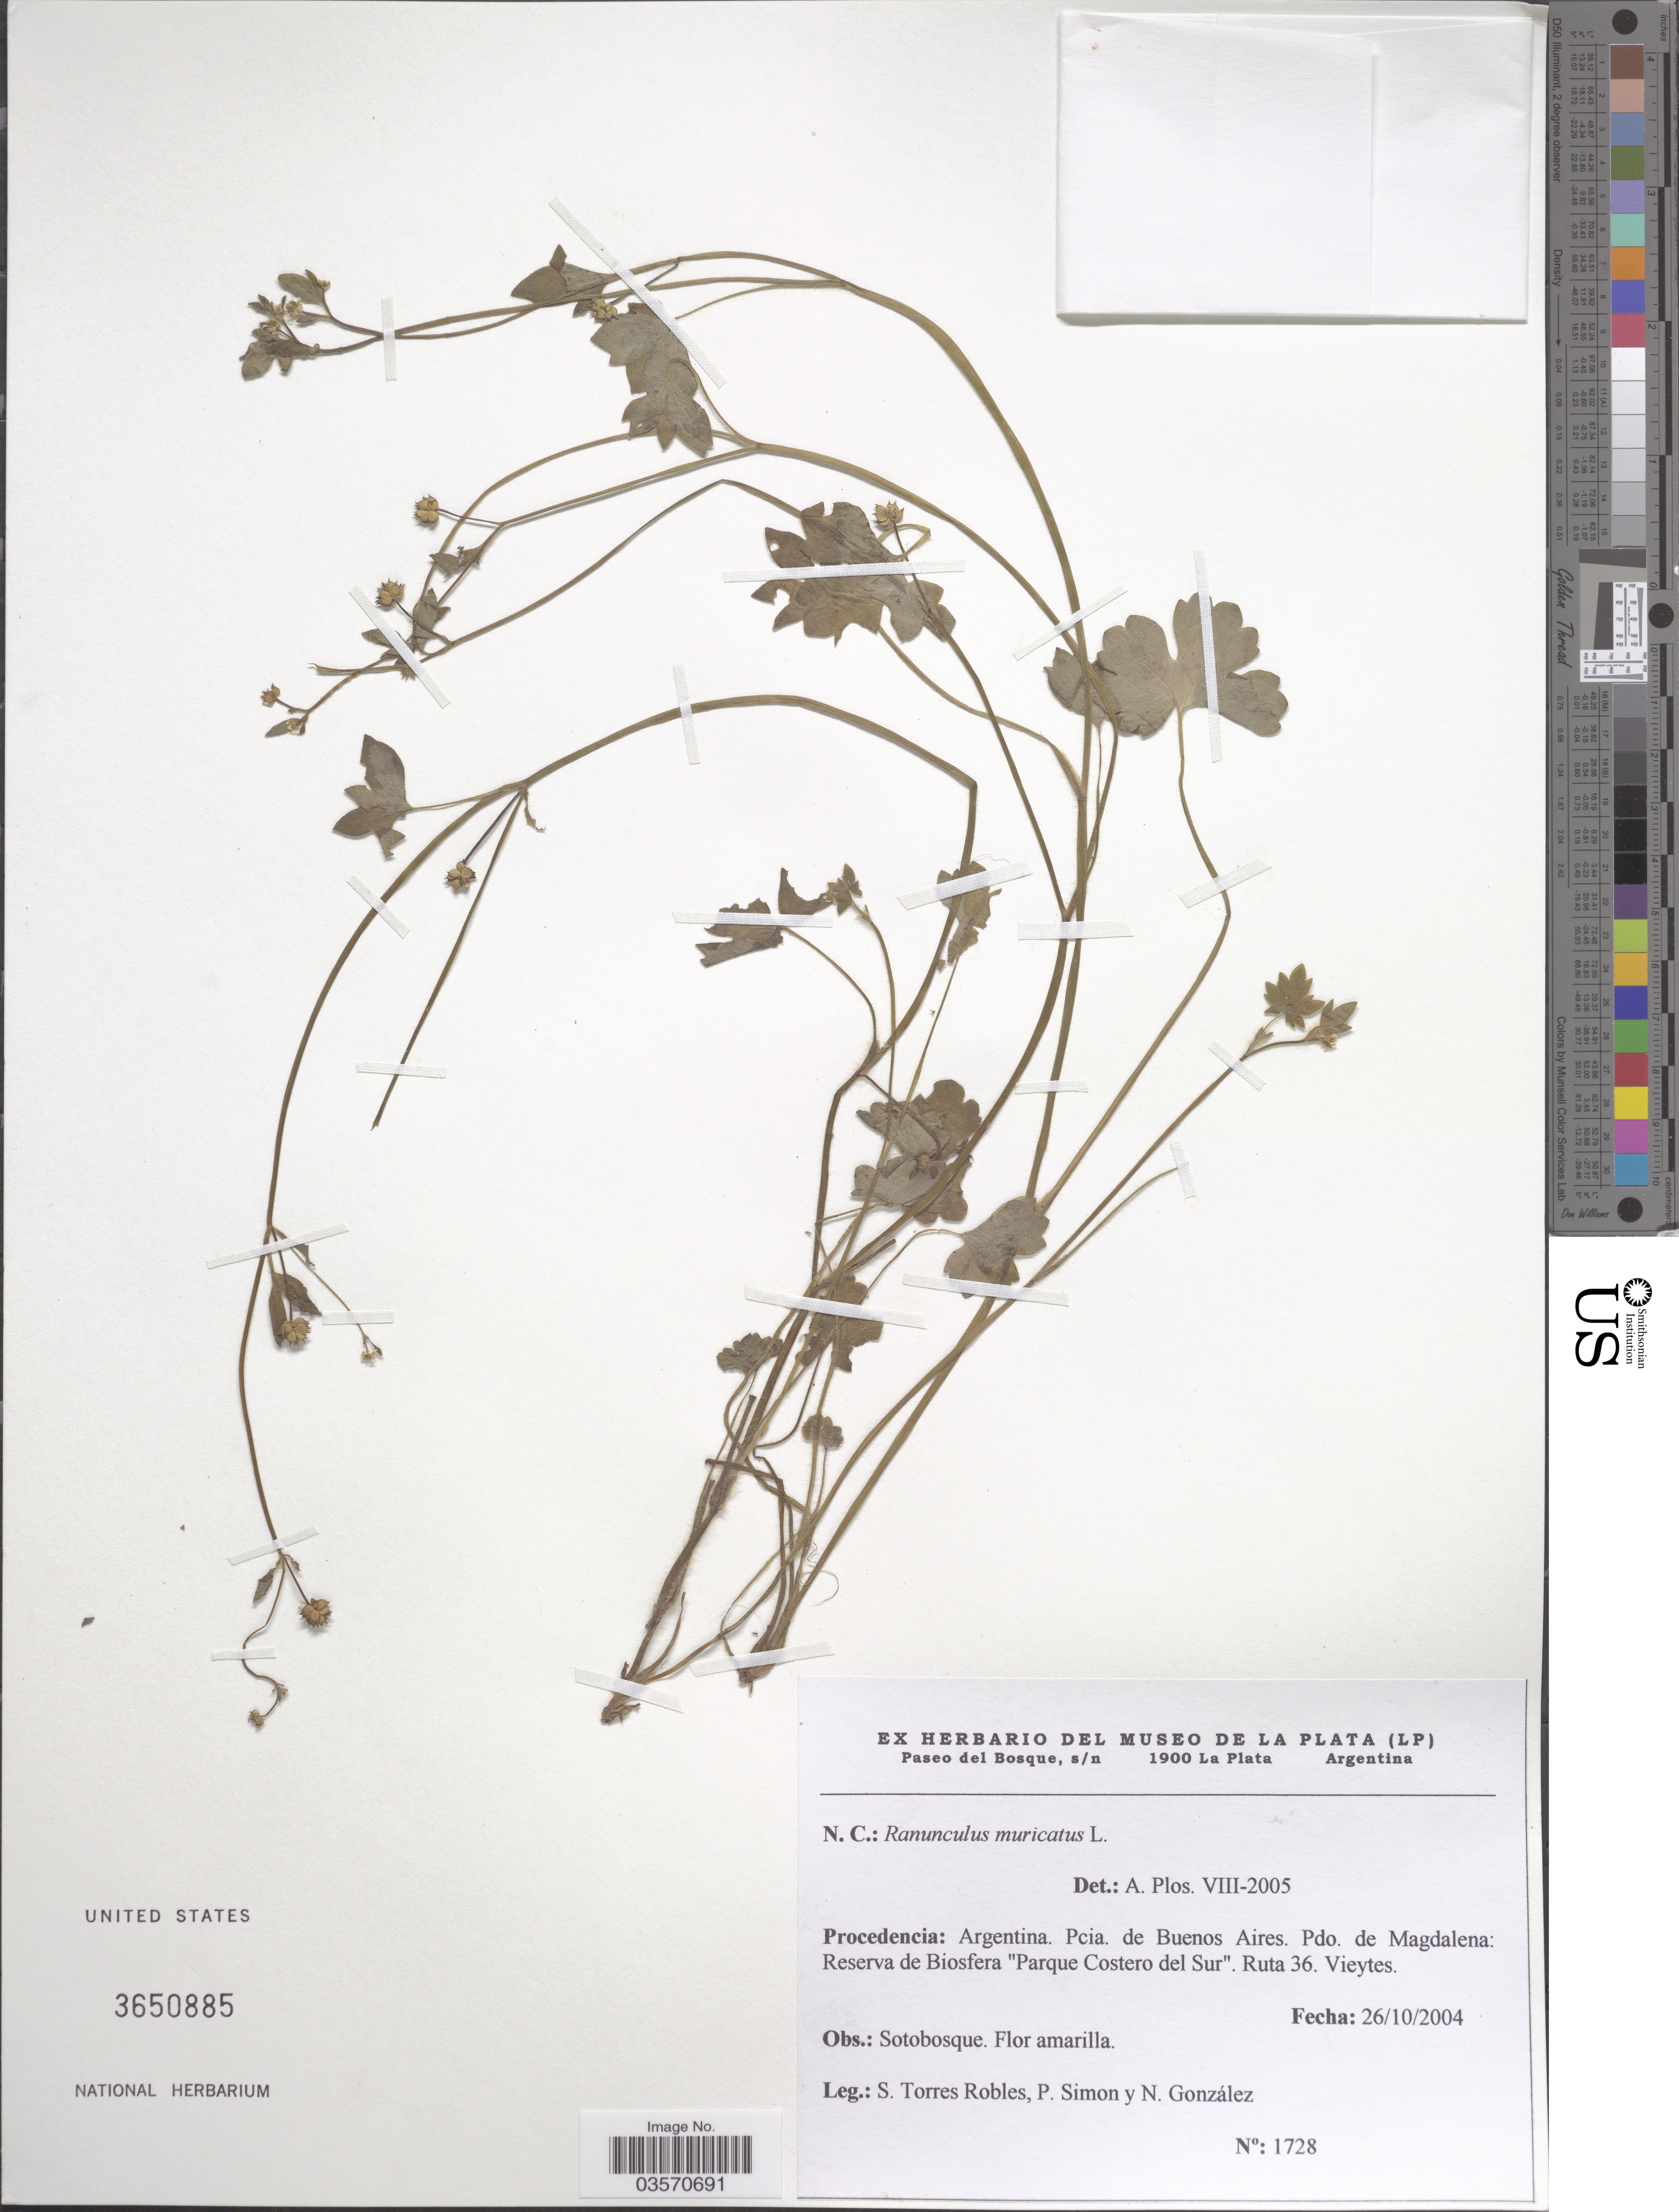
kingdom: Plantae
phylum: Tracheophyta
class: Magnoliopsida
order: Ranunculales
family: Ranunculaceae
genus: Ranunculus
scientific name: Ranunculus muricatus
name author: L.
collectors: S. Torres Robles, P. Simon & N. Gonzalez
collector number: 1728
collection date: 2004-10-26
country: Argentina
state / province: Buenos Aires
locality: Pdo. de Magdalena: Reserva de Biosfera 'Parque Costero del Sur'. Ruta 36. Vieytes.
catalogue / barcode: US 3650885